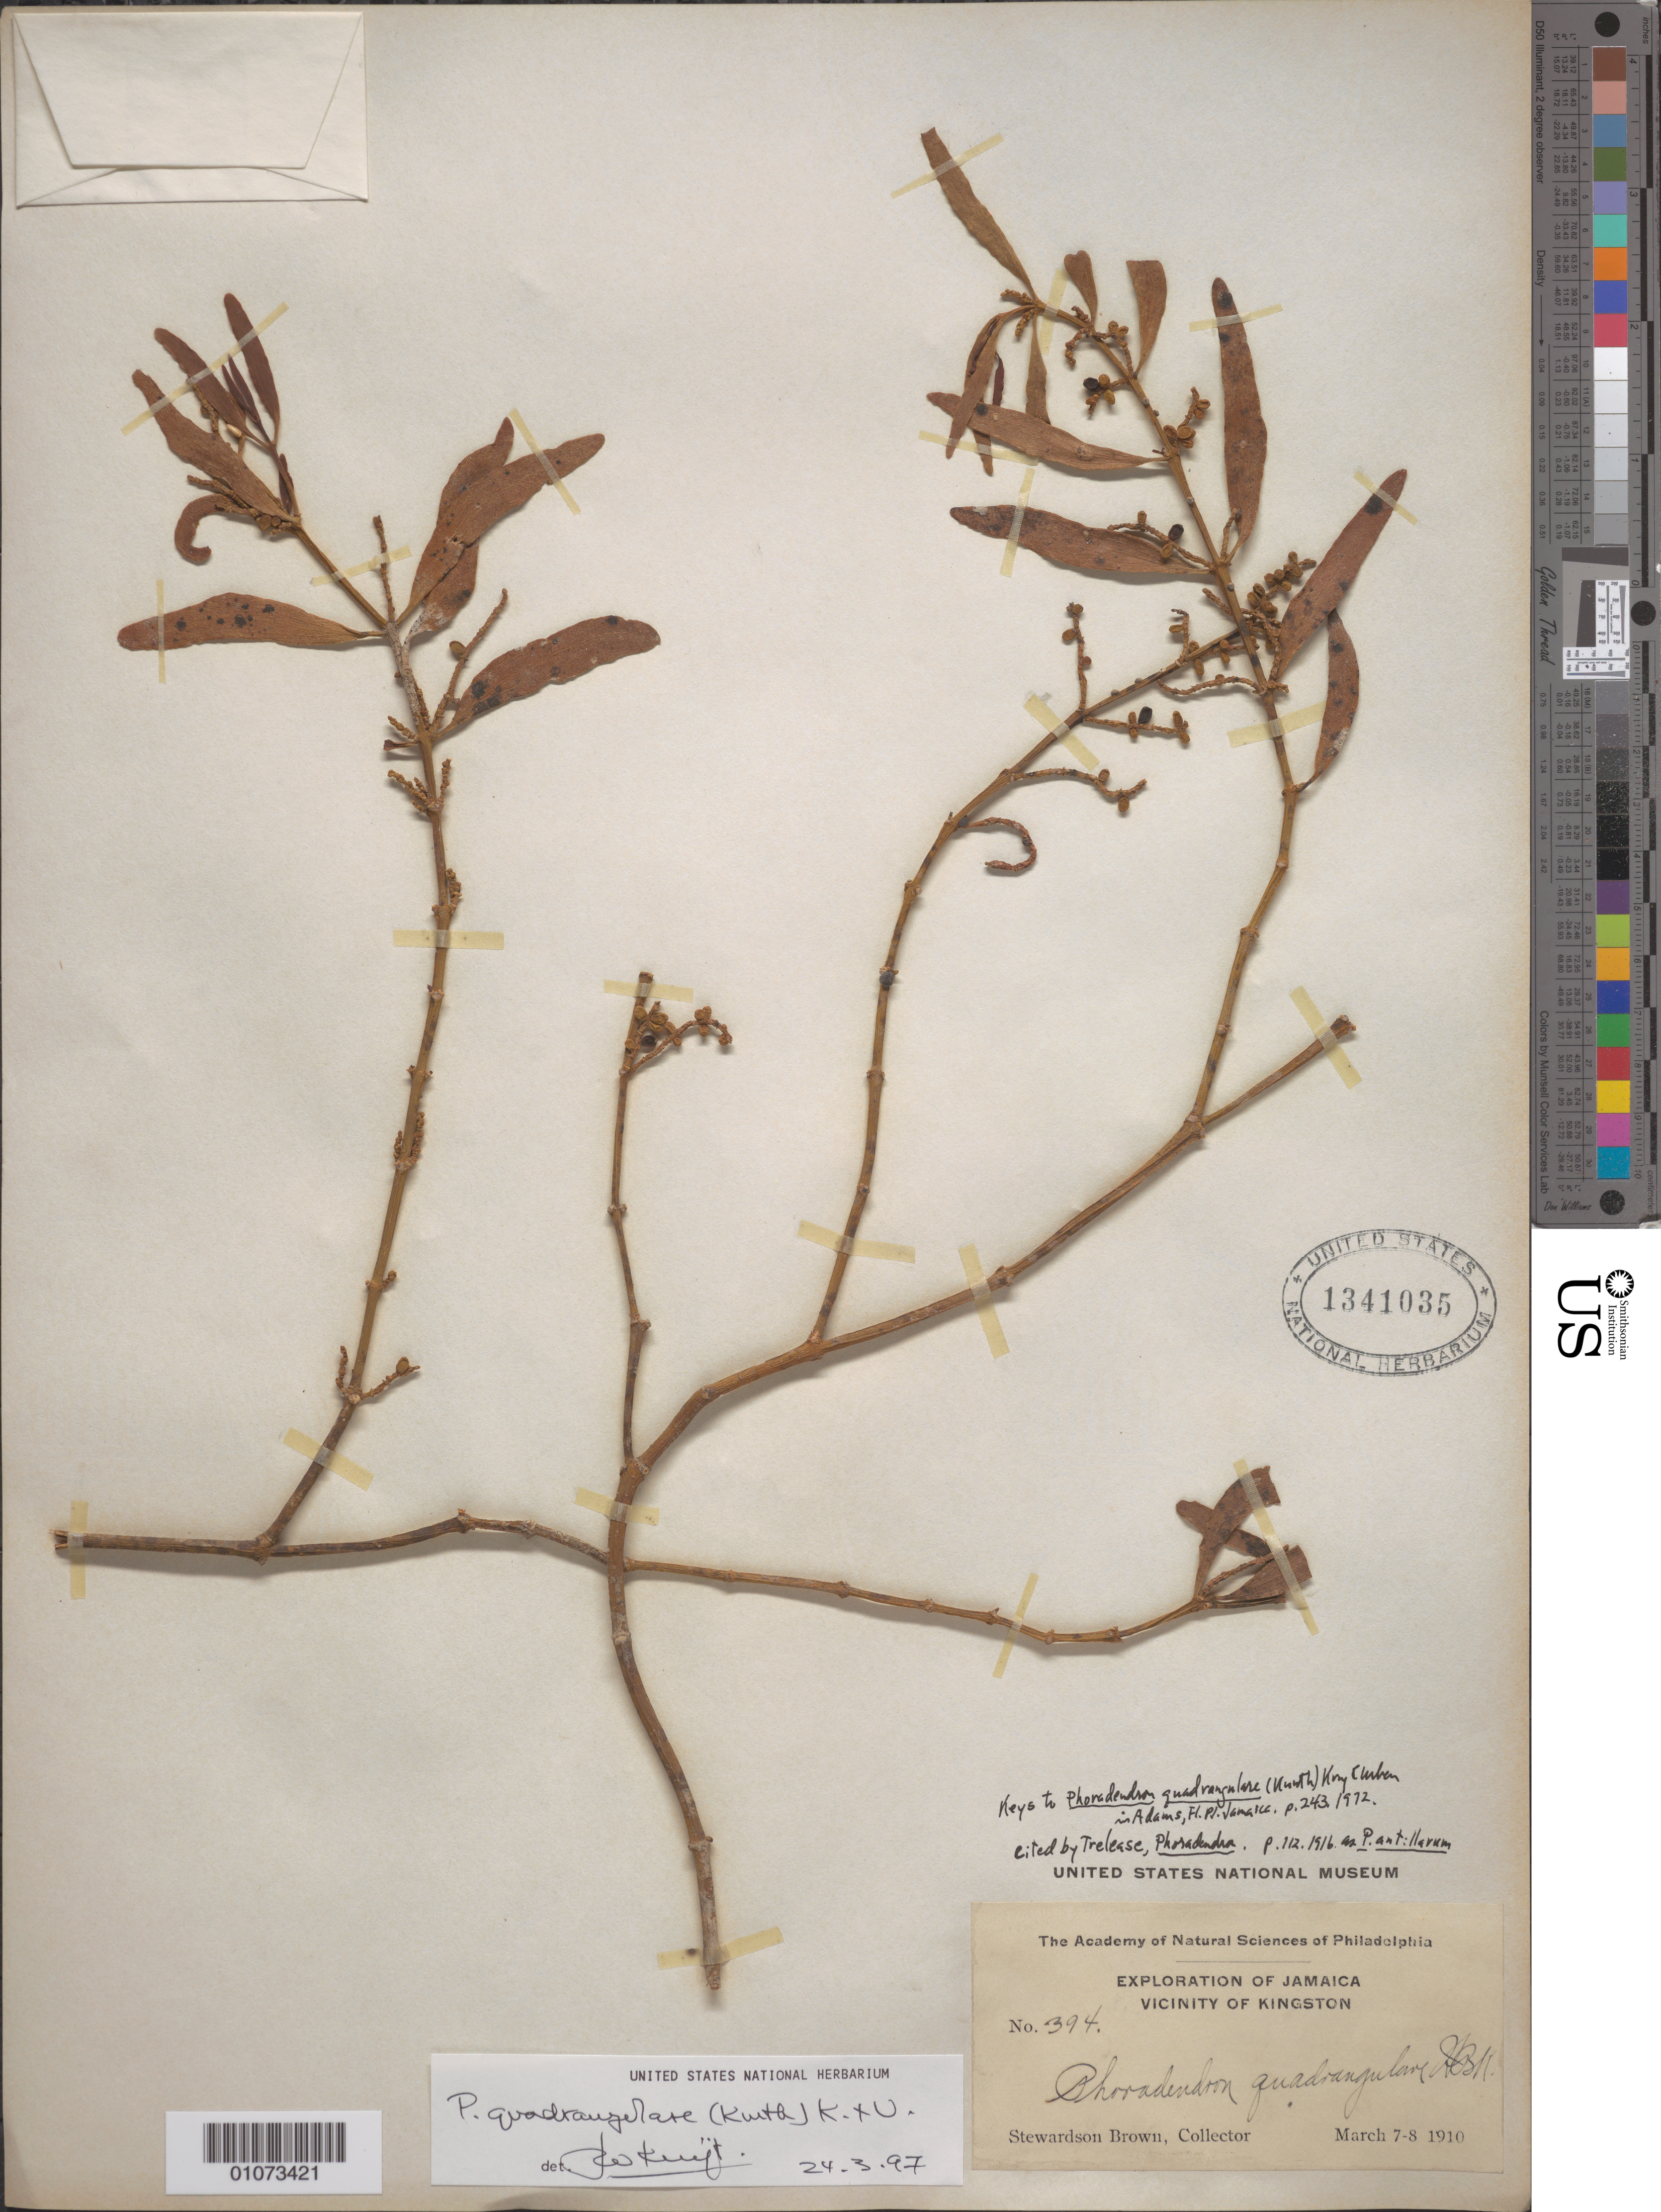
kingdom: Plantae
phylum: Tracheophyta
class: Magnoliopsida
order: Santalales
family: Viscaceae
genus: Phoradendron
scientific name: Phoradendron quadrangulare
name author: (Kunth) Griseb.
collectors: S. Brown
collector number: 394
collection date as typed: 07 Mar 1910 to 08 Mar 1910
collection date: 1910-03-07/1910-03-08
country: Jamaica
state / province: Kingston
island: Jamaica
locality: Vicinity of Kingston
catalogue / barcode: US 1341035